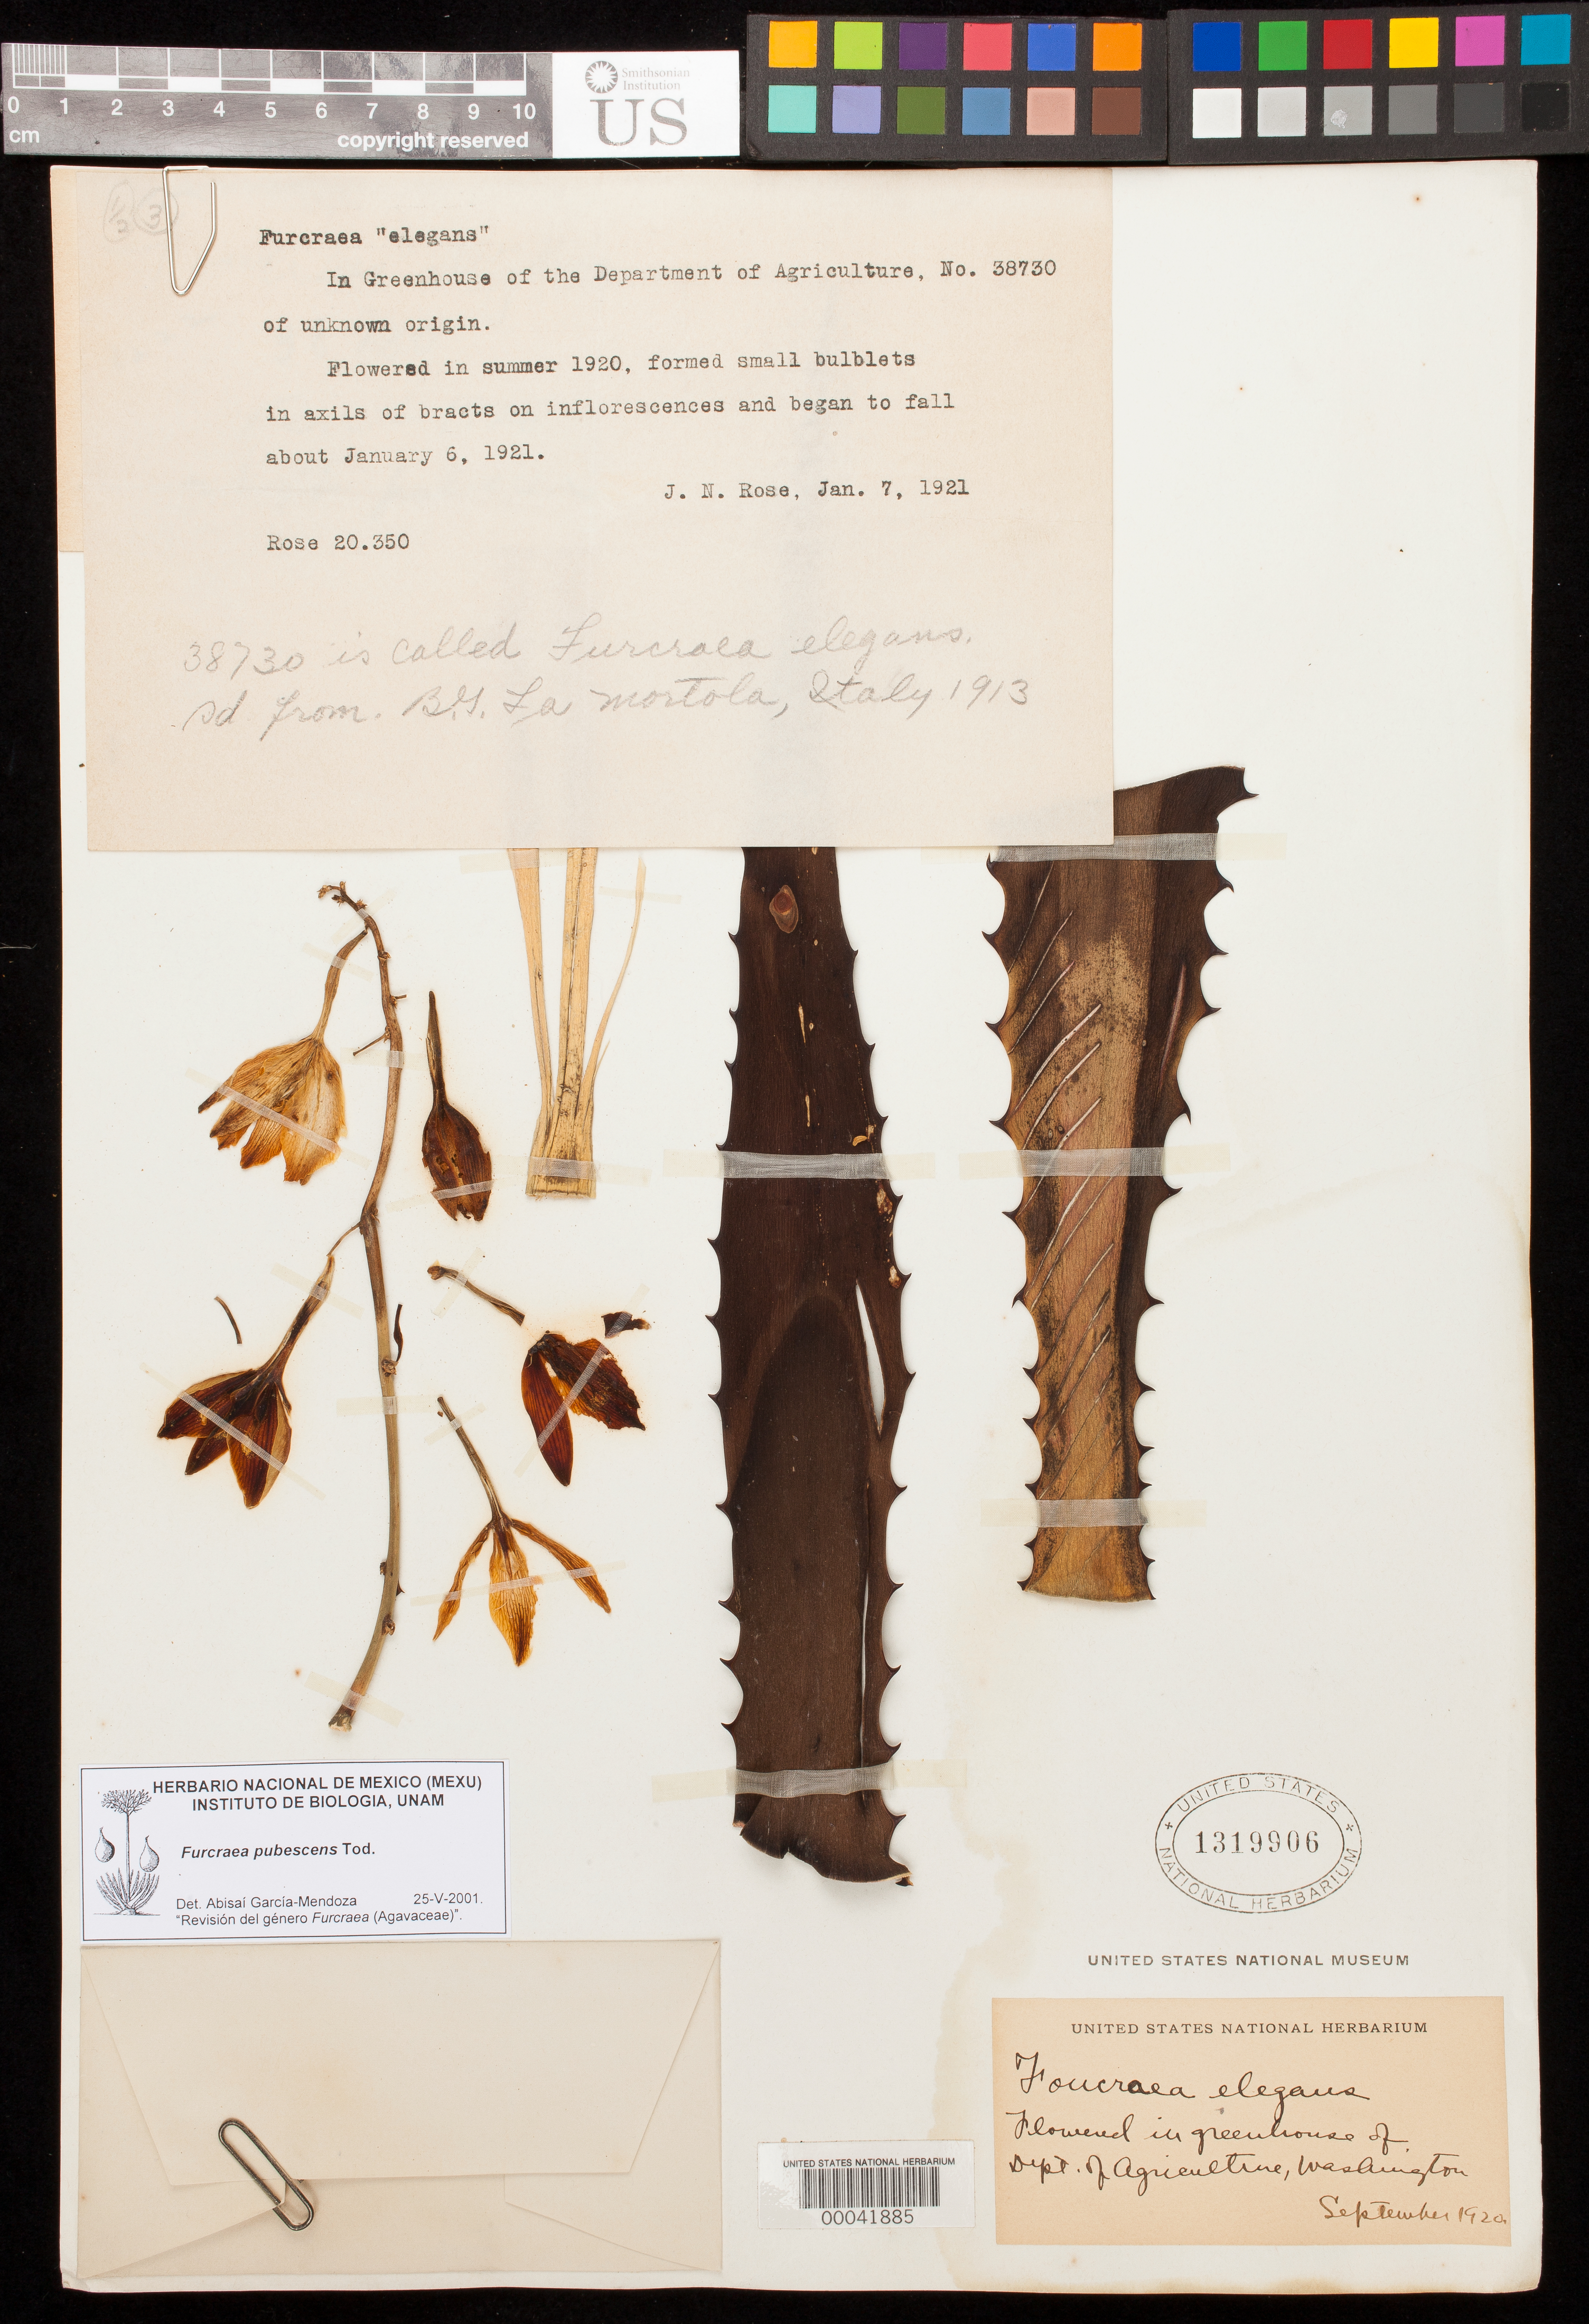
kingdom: Plantae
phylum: Tracheophyta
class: Liliopsida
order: Asparagales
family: Asparagaceae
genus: Furcraea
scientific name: Furcraea pubescens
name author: Tod.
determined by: García-Mendoza, A.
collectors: J. N. Rose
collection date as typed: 11 Sep 1920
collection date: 1920-09-11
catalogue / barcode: US 1319906